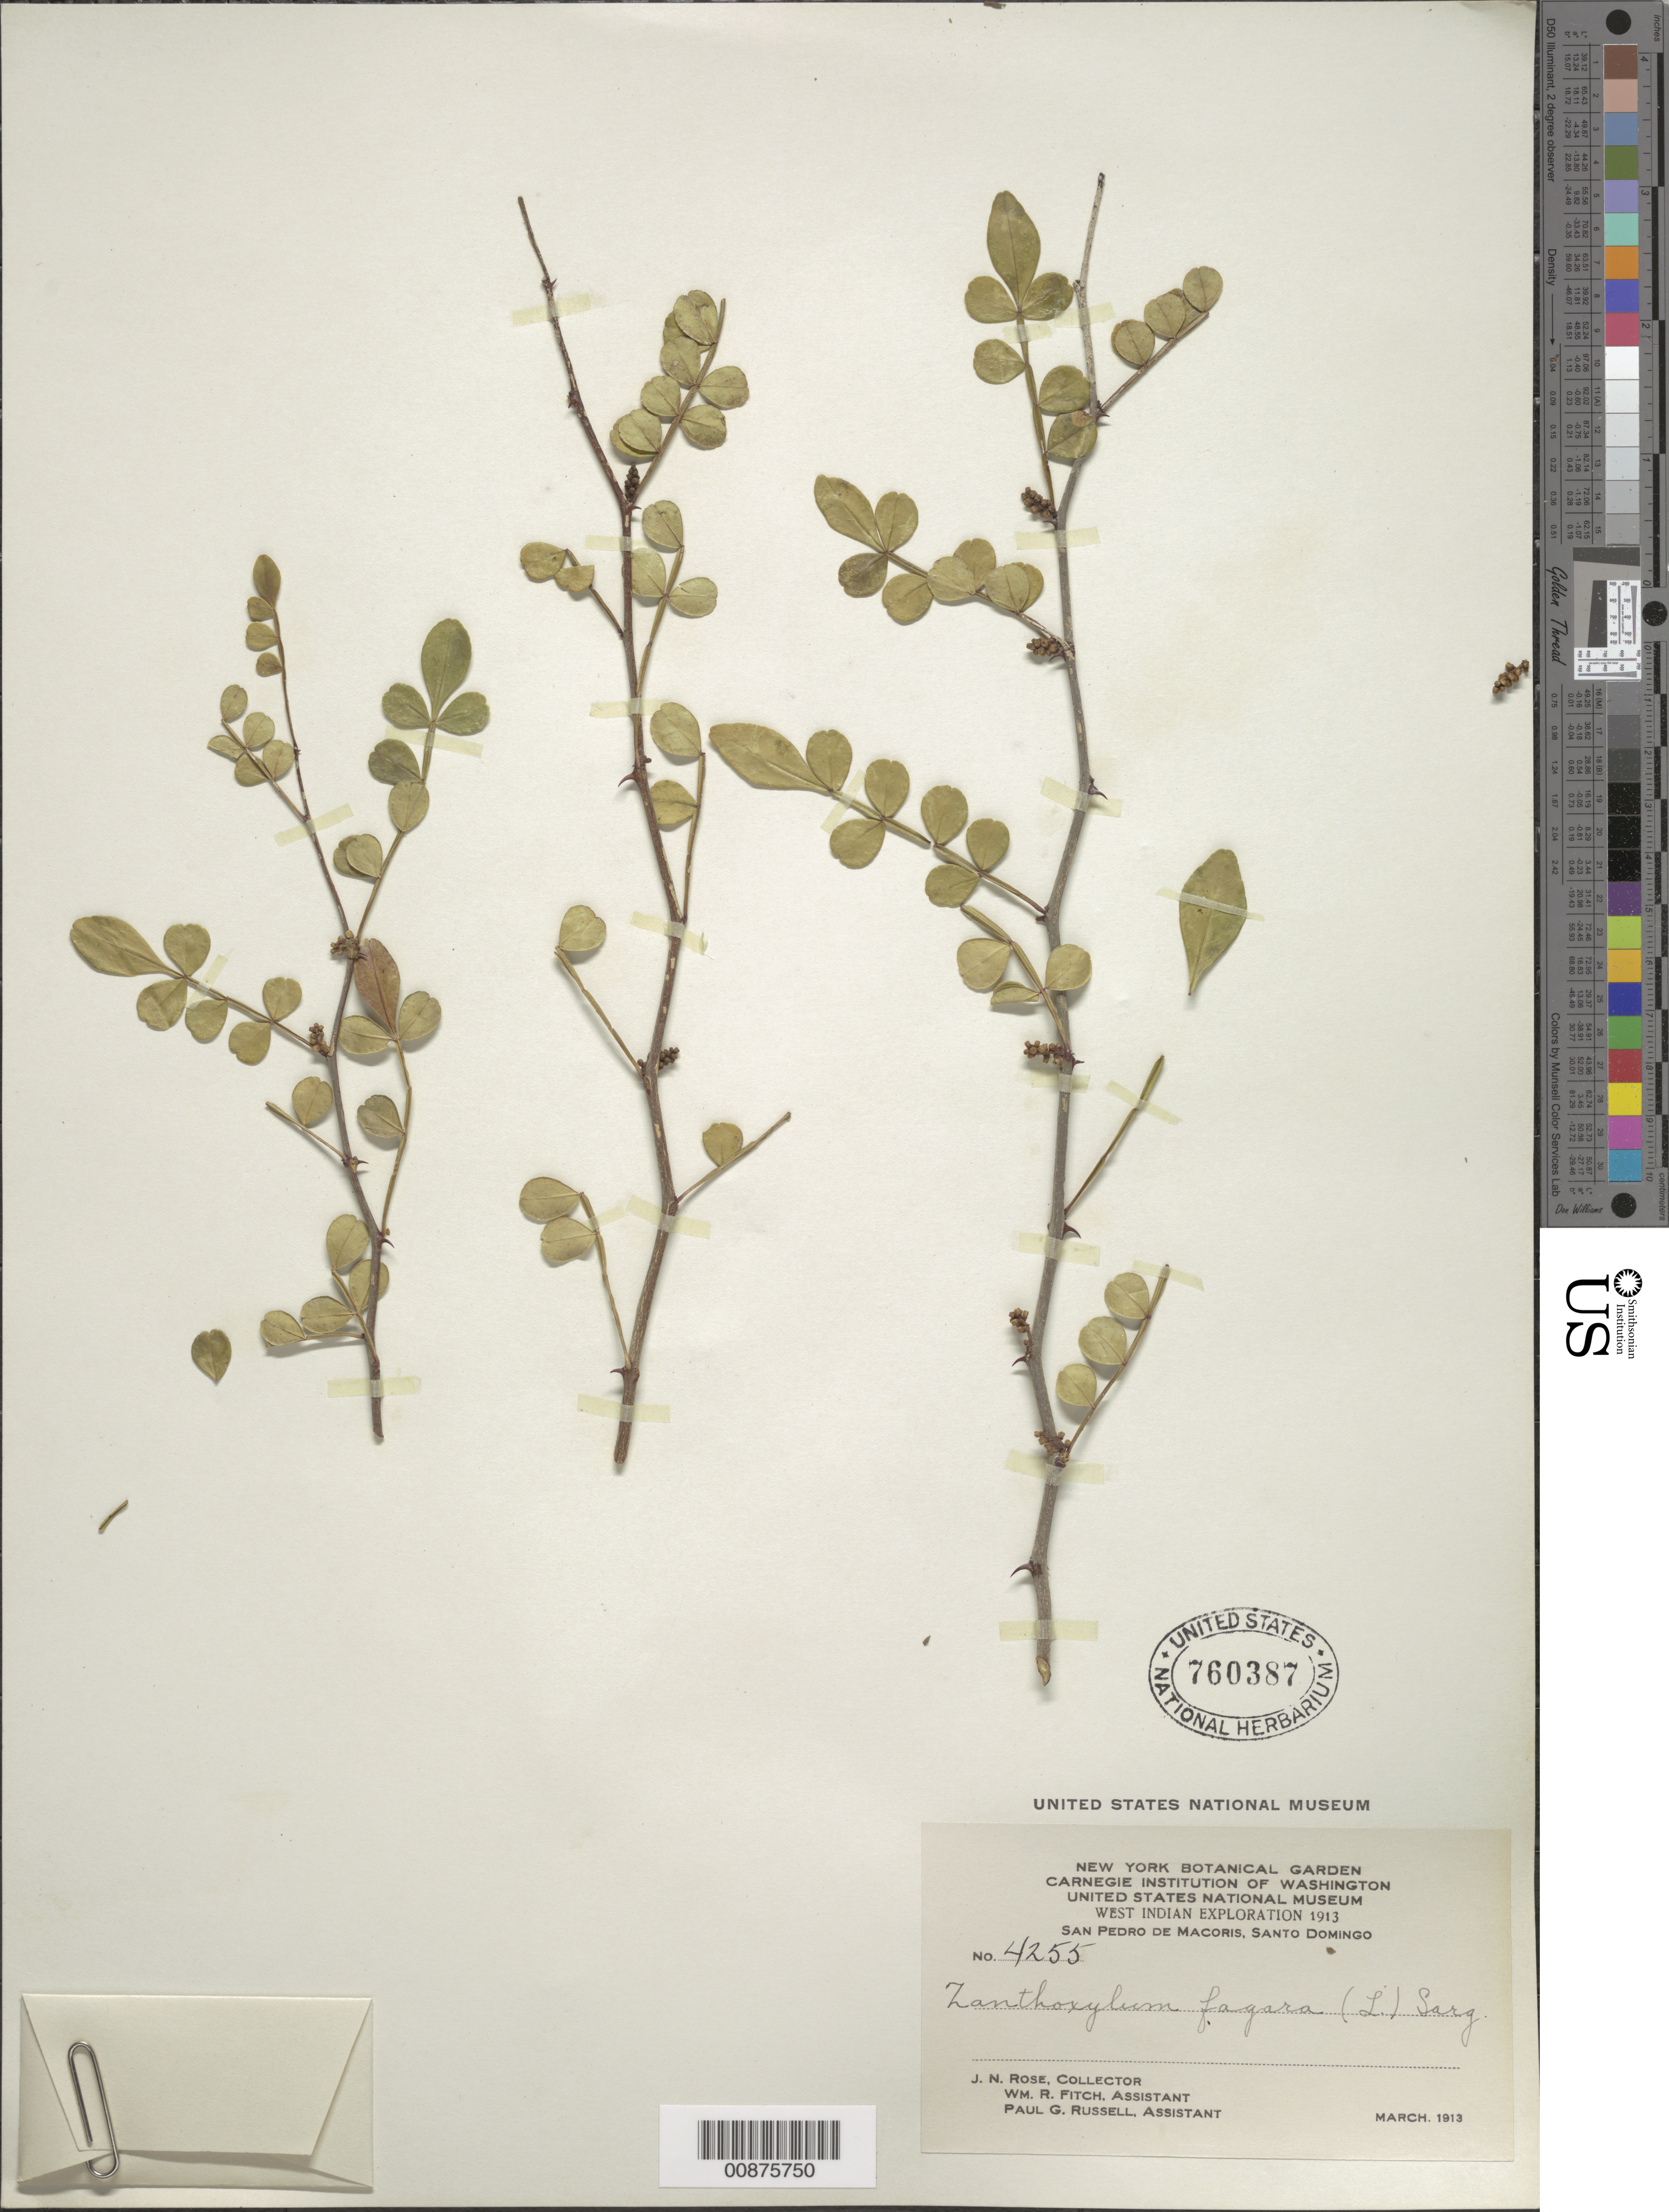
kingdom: Plantae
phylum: Tracheophyta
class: Magnoliopsida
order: Sapindales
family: Rutaceae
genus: Zanthoxylum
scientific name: Zanthoxylum fagara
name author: (L.) Sarg.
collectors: J. N. Rose, W. R. Fitch & P. G. Russell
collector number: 4255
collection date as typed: Mar 1913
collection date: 1913-03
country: Dominican Republic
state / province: San Pedro de Macoris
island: Hispaniola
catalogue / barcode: US 760387